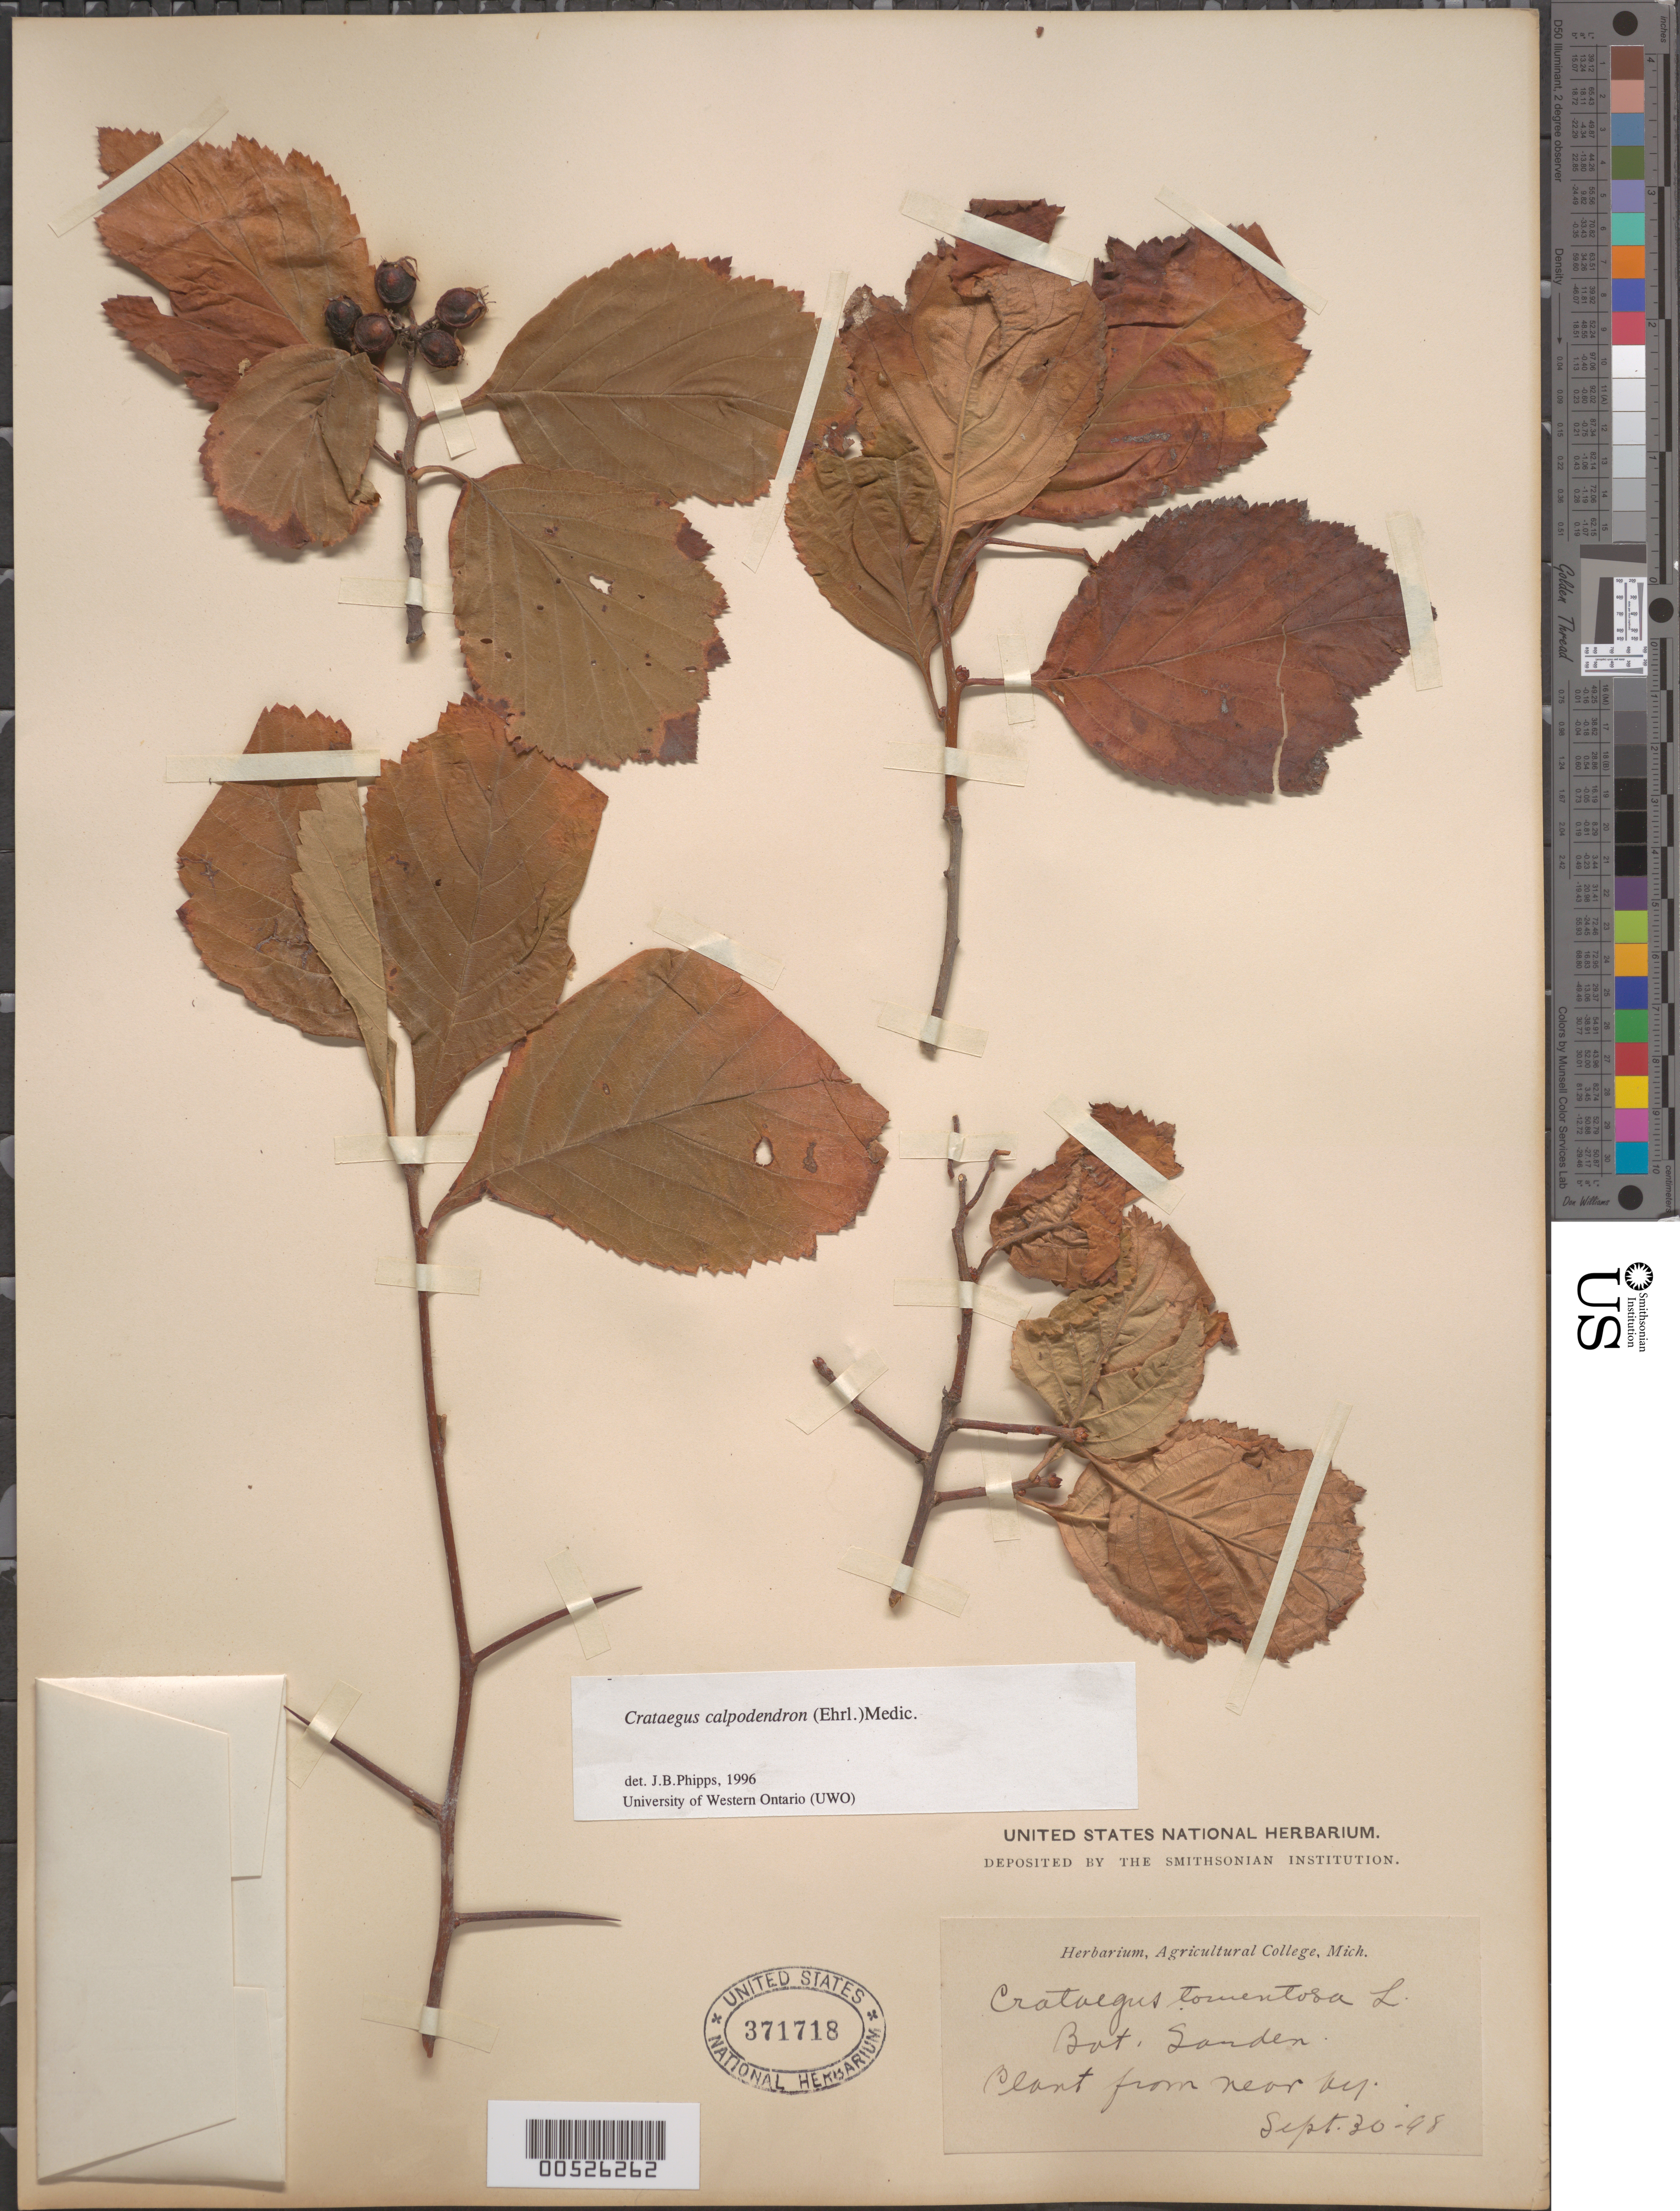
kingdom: Plantae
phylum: Tracheophyta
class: Magnoliopsida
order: Rosales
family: Rosaceae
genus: Crataegus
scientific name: Crataegus calpodendron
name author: (Ehrh.) Medik.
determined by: Phipps, James B., (UWO), University of Western Ontario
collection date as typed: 30 Sep 1895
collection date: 1895-09-30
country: United States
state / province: Michigan (?)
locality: "Plant from near by"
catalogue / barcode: US 371718